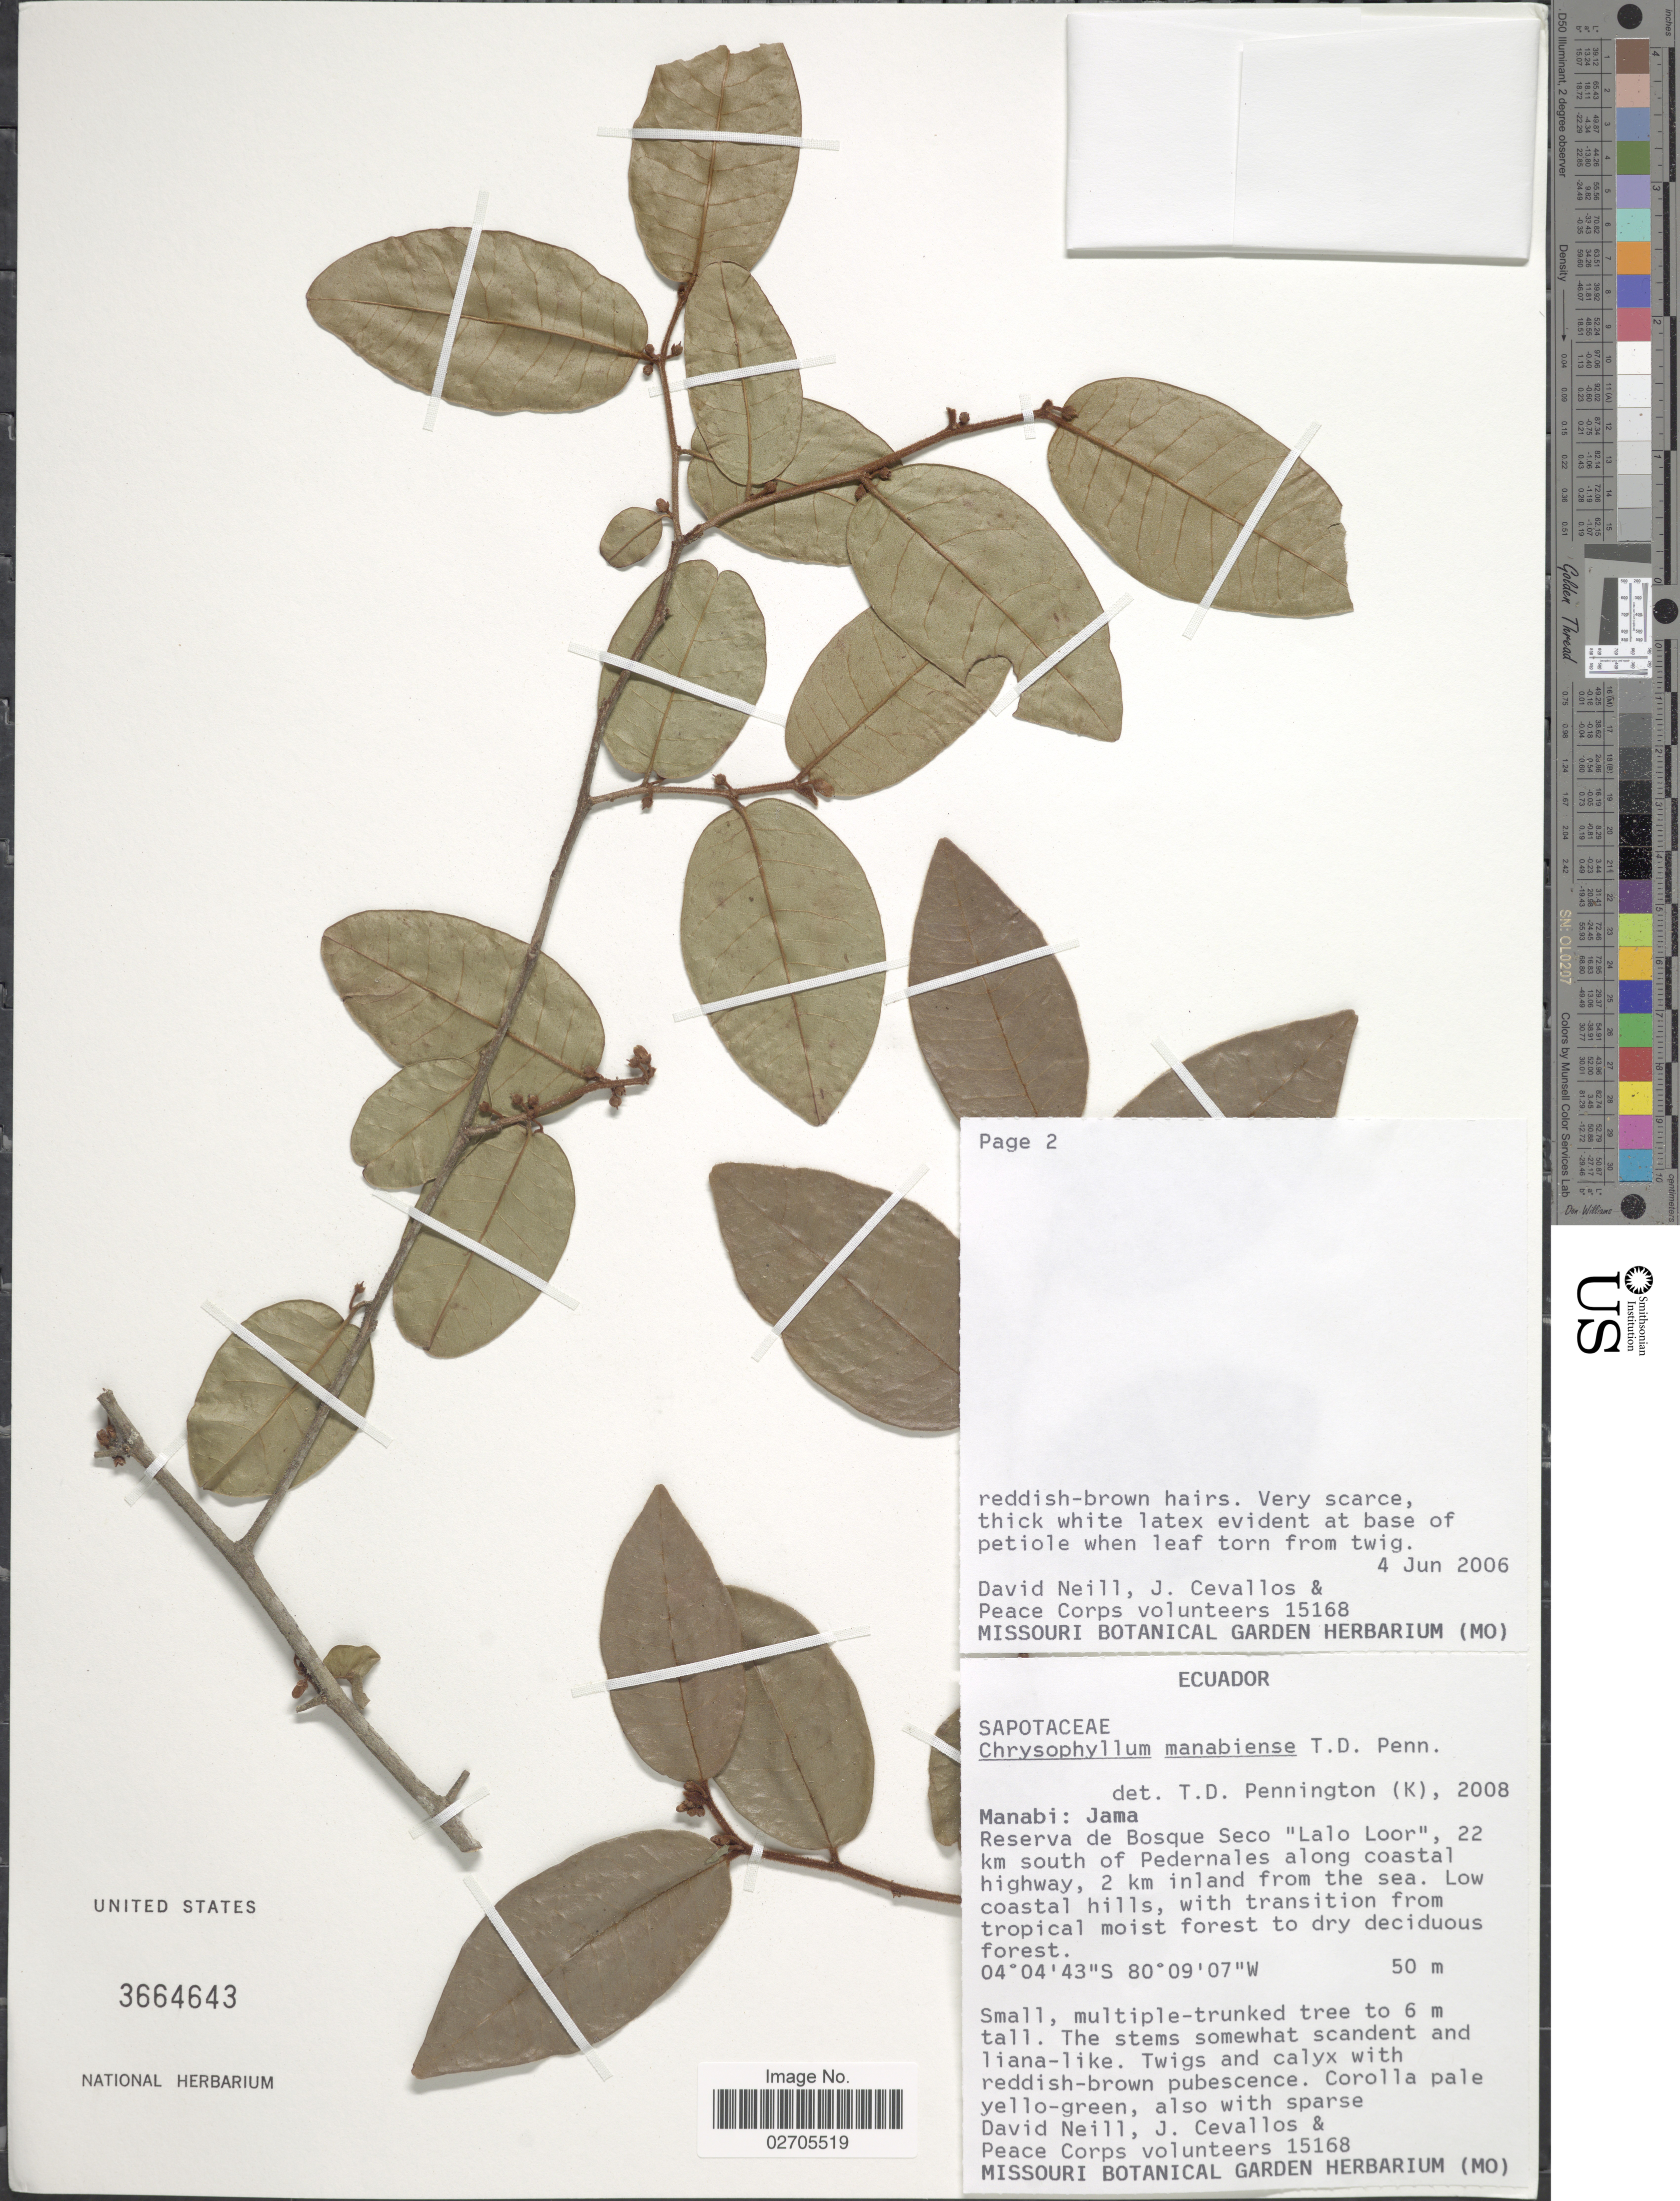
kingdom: Plantae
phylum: Tracheophyta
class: Magnoliopsida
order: Ericales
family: Sapotaceae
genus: Chrysophyllum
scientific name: Chrysophyllum manabiense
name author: T.D. Penn.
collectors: D. Neill, J. Cevallos & Peace Corps volunteers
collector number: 15168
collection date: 2006-06-04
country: Ecuador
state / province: Manabí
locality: Jama, Reserva de Bosque Seco 'Lalo Loor', 22 km south of pedernales along coastal highway, 2 km inland from the sea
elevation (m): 50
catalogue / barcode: US 3664643